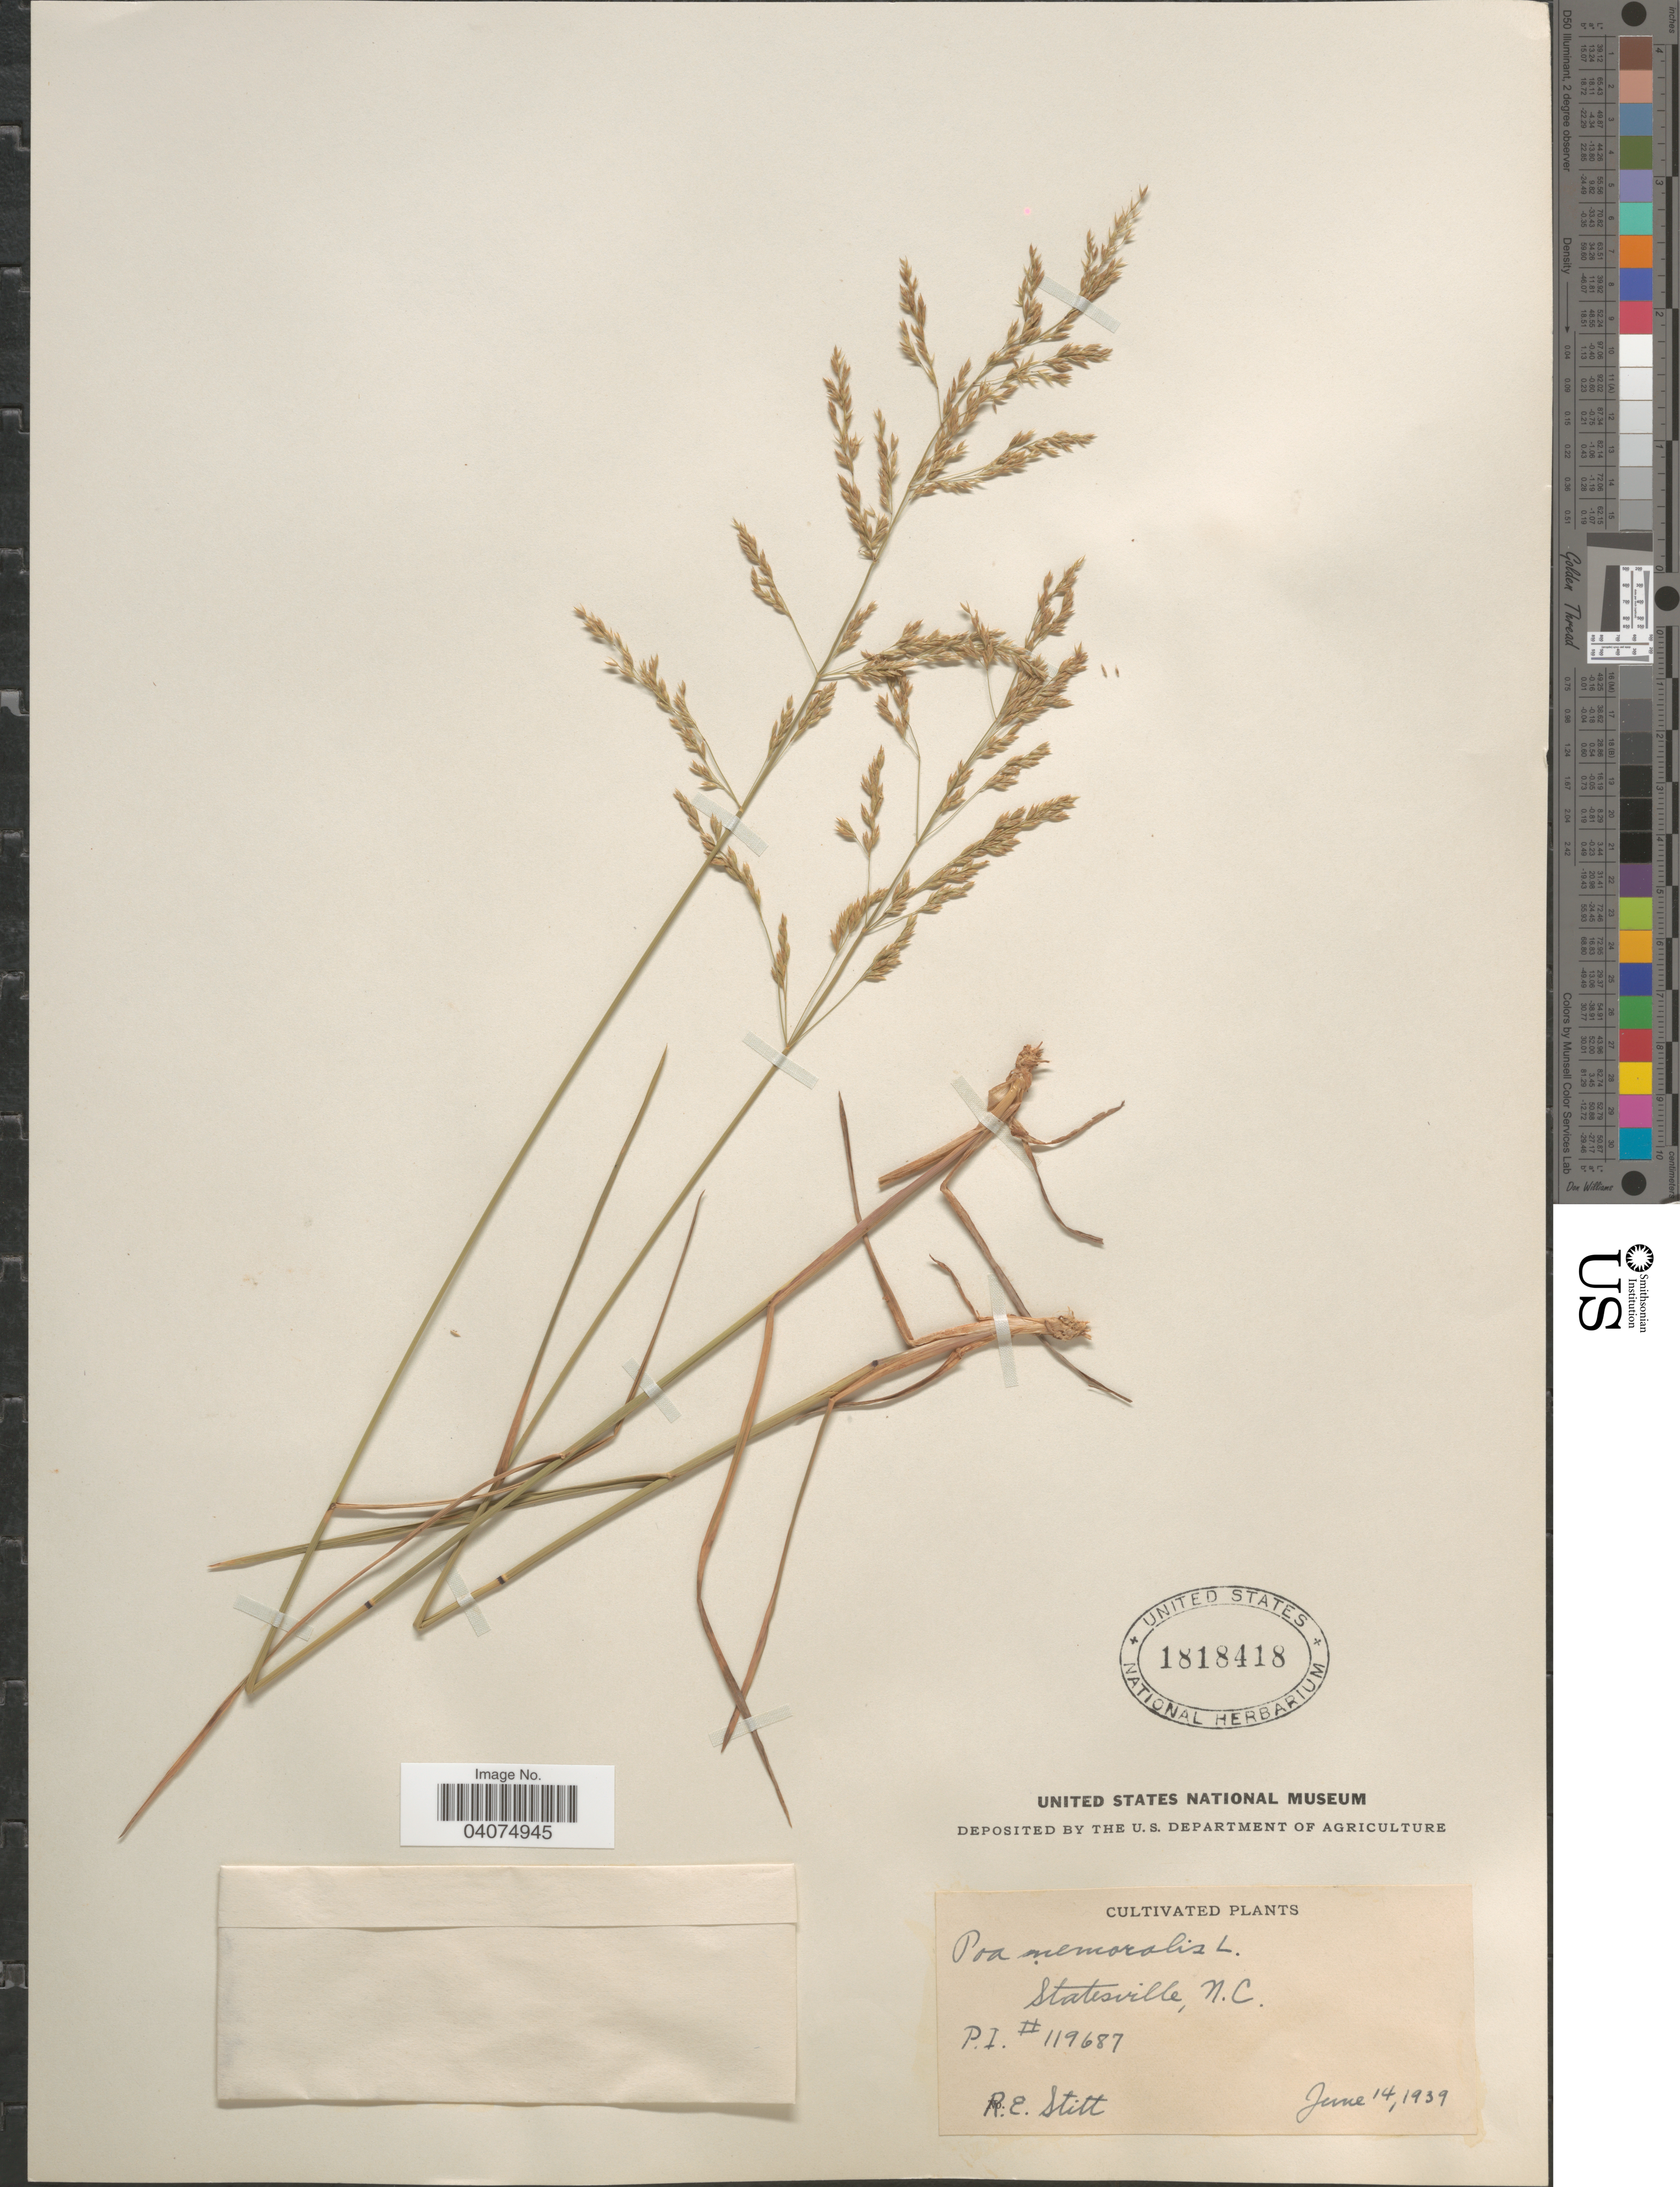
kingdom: Plantae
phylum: Tracheophyta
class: Liliopsida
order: Poales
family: Poaceae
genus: Poa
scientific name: Poa nemoralis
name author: L.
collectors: R. Stitt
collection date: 1939-06-14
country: United States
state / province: North Carolina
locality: Statesville. P.I. #119687.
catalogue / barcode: US 1818418